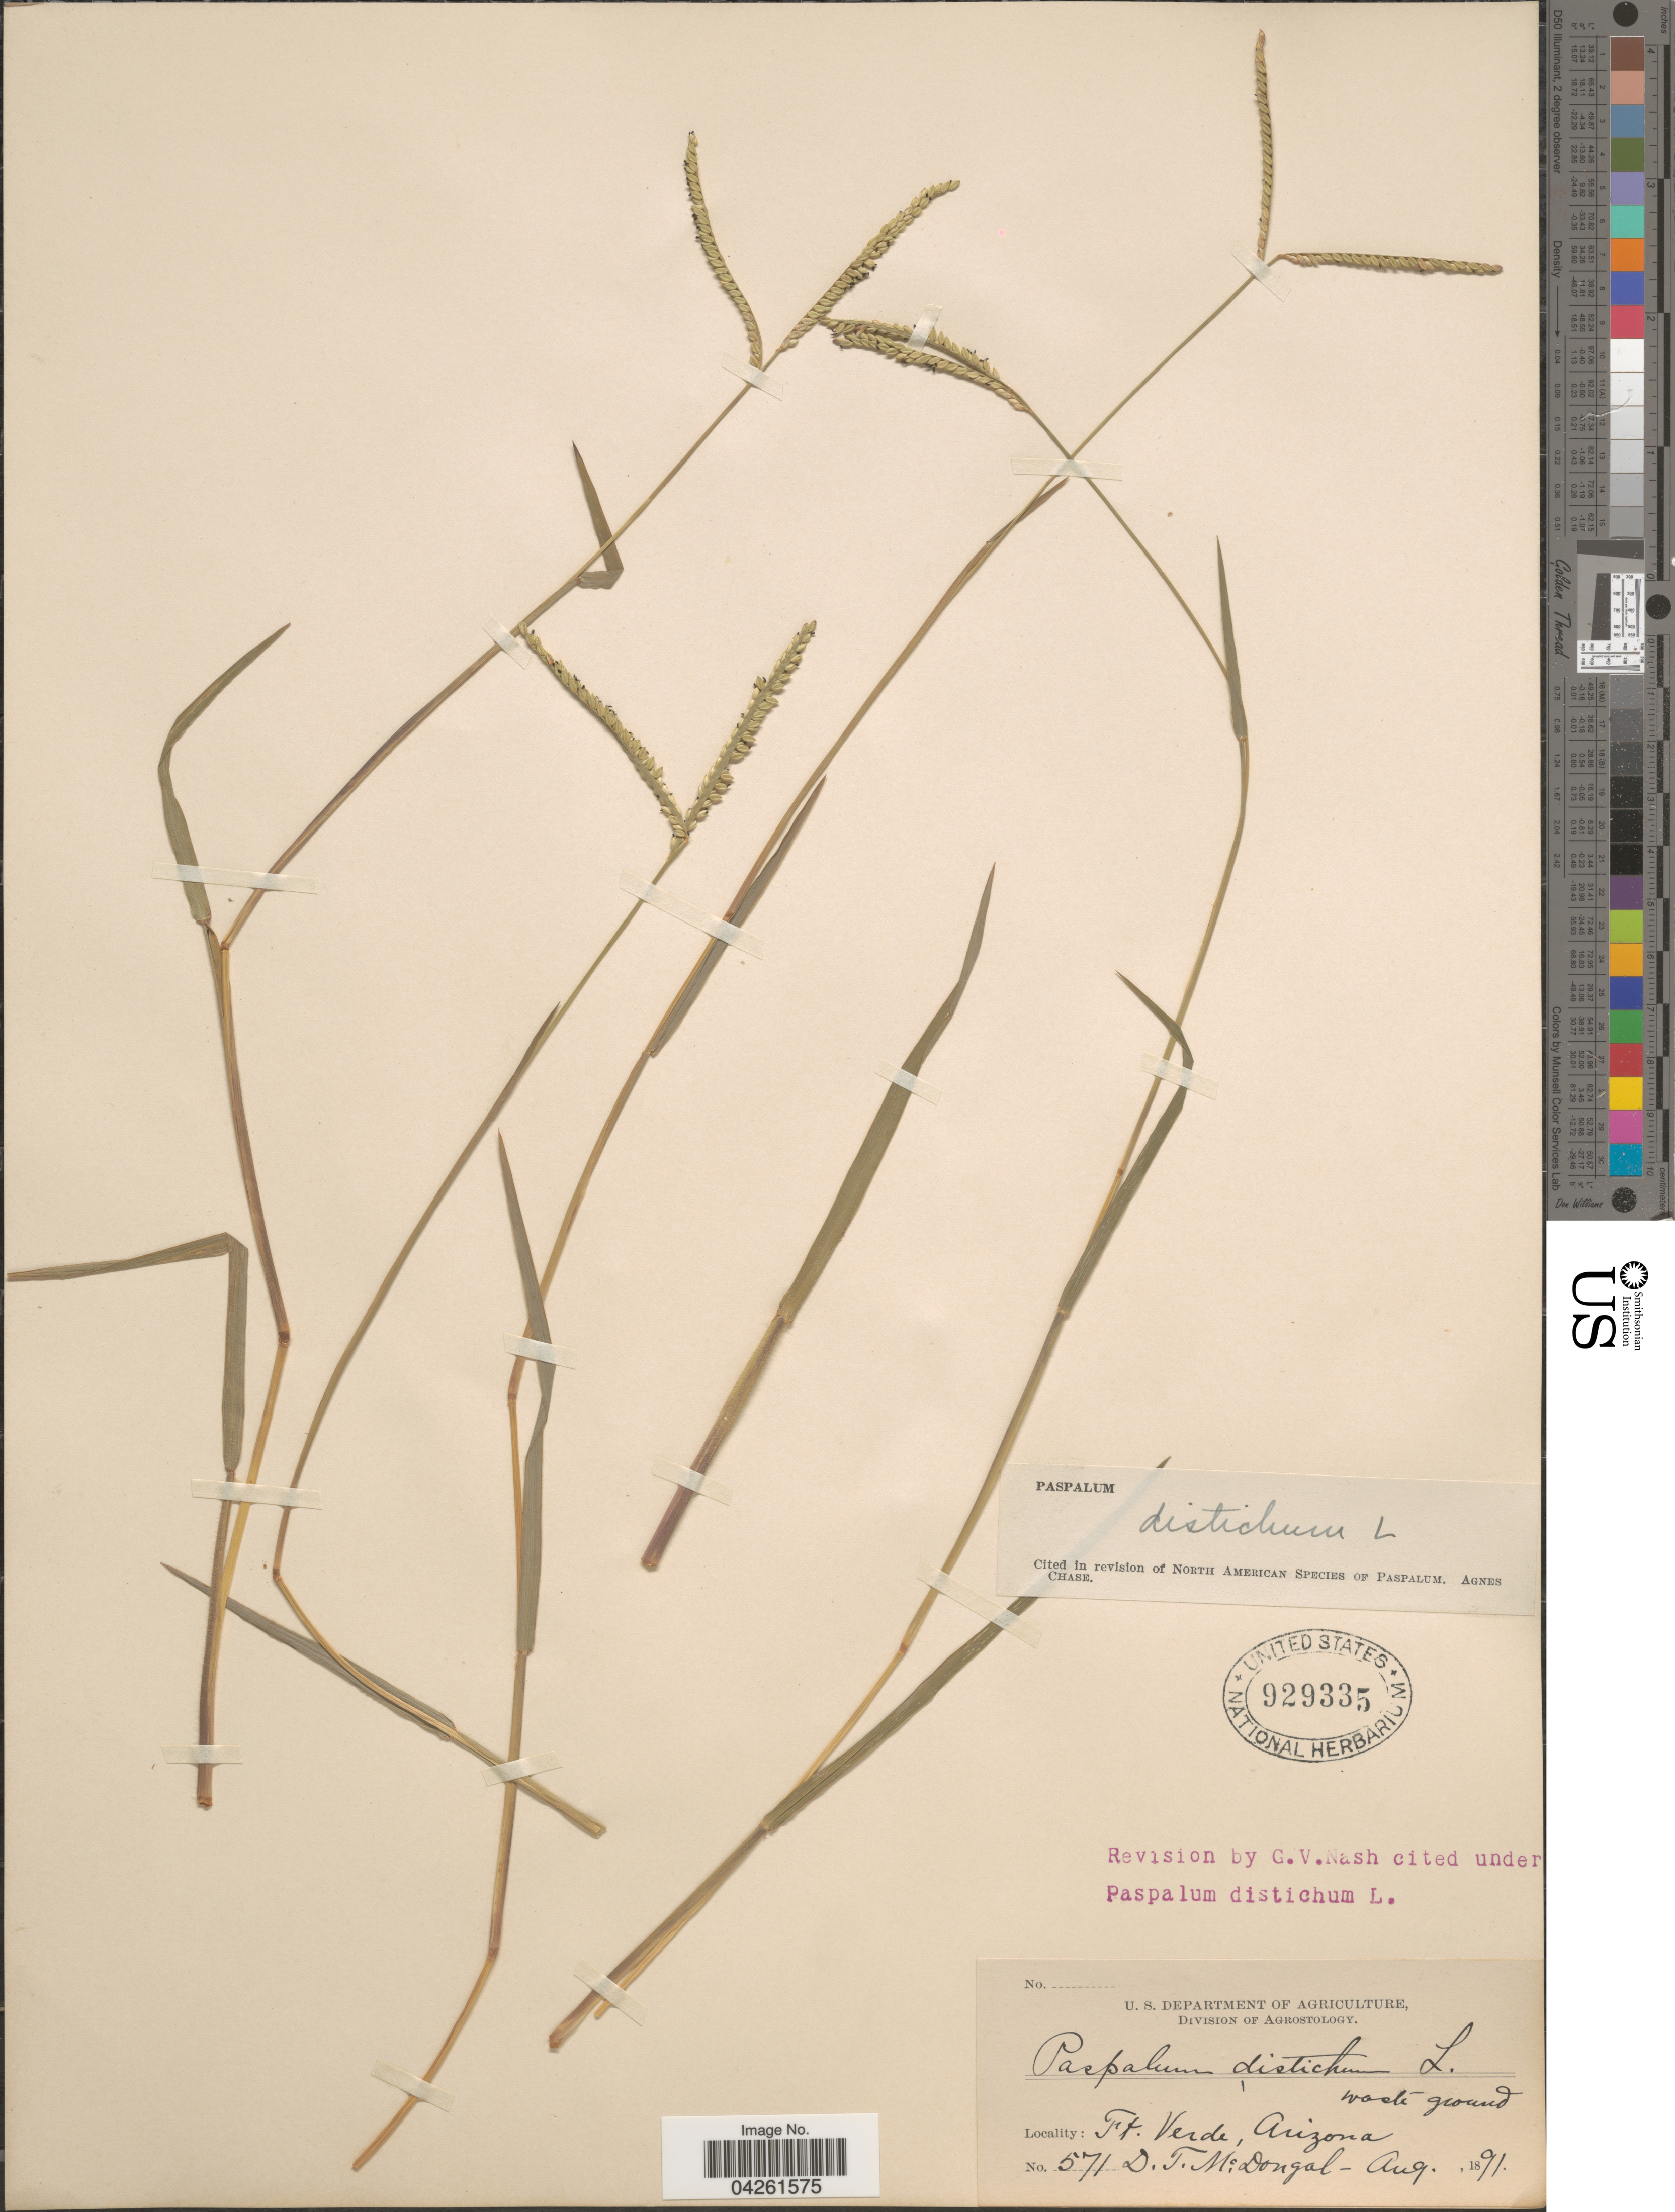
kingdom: Plantae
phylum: Tracheophyta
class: Liliopsida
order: Poales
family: Poaceae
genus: Paspalum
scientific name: Paspalum distichum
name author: L.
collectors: D. McDougal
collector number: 571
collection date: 1891-08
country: United States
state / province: Arizona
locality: Ft. Verde.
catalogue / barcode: US 929335